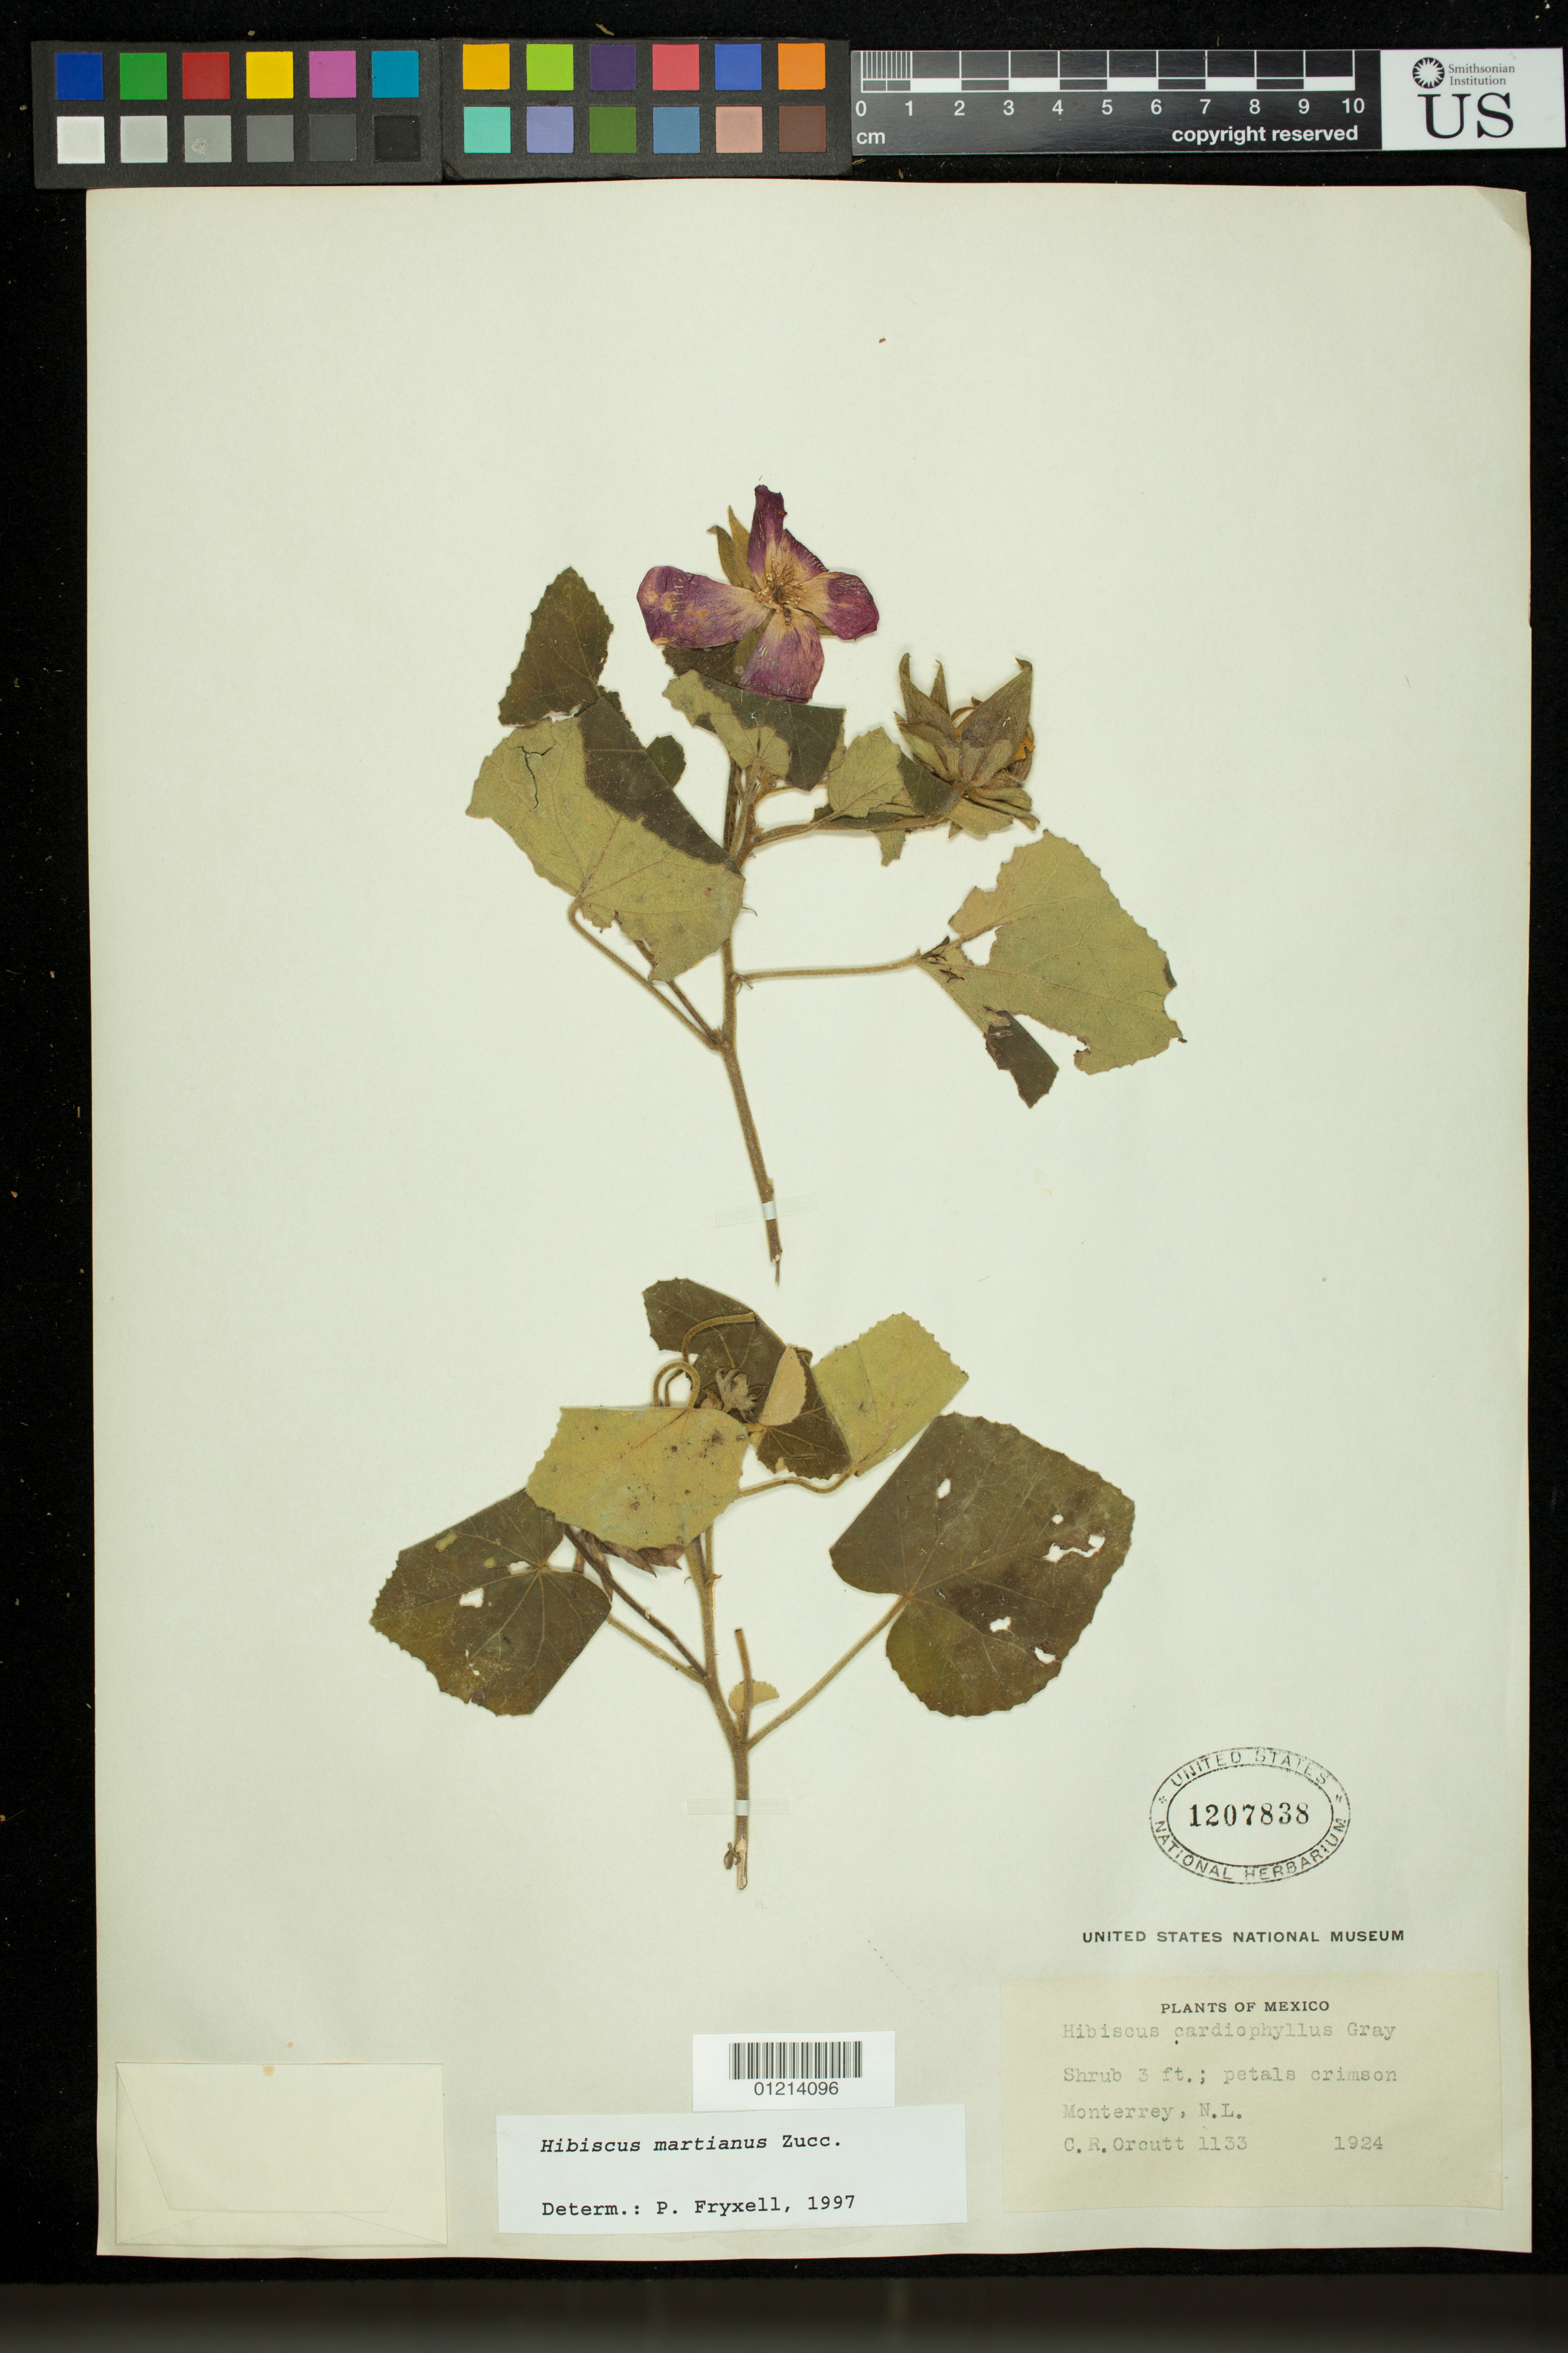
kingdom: Plantae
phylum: Tracheophyta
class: Magnoliopsida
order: Malvales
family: Malvaceae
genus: Hibiscus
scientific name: Hibiscus martianus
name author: Zucc.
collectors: C. R. Orcutt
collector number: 1133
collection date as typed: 1924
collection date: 1924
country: Mexico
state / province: Nuevo León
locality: Monterrey, N.L.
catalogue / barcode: US 1207838